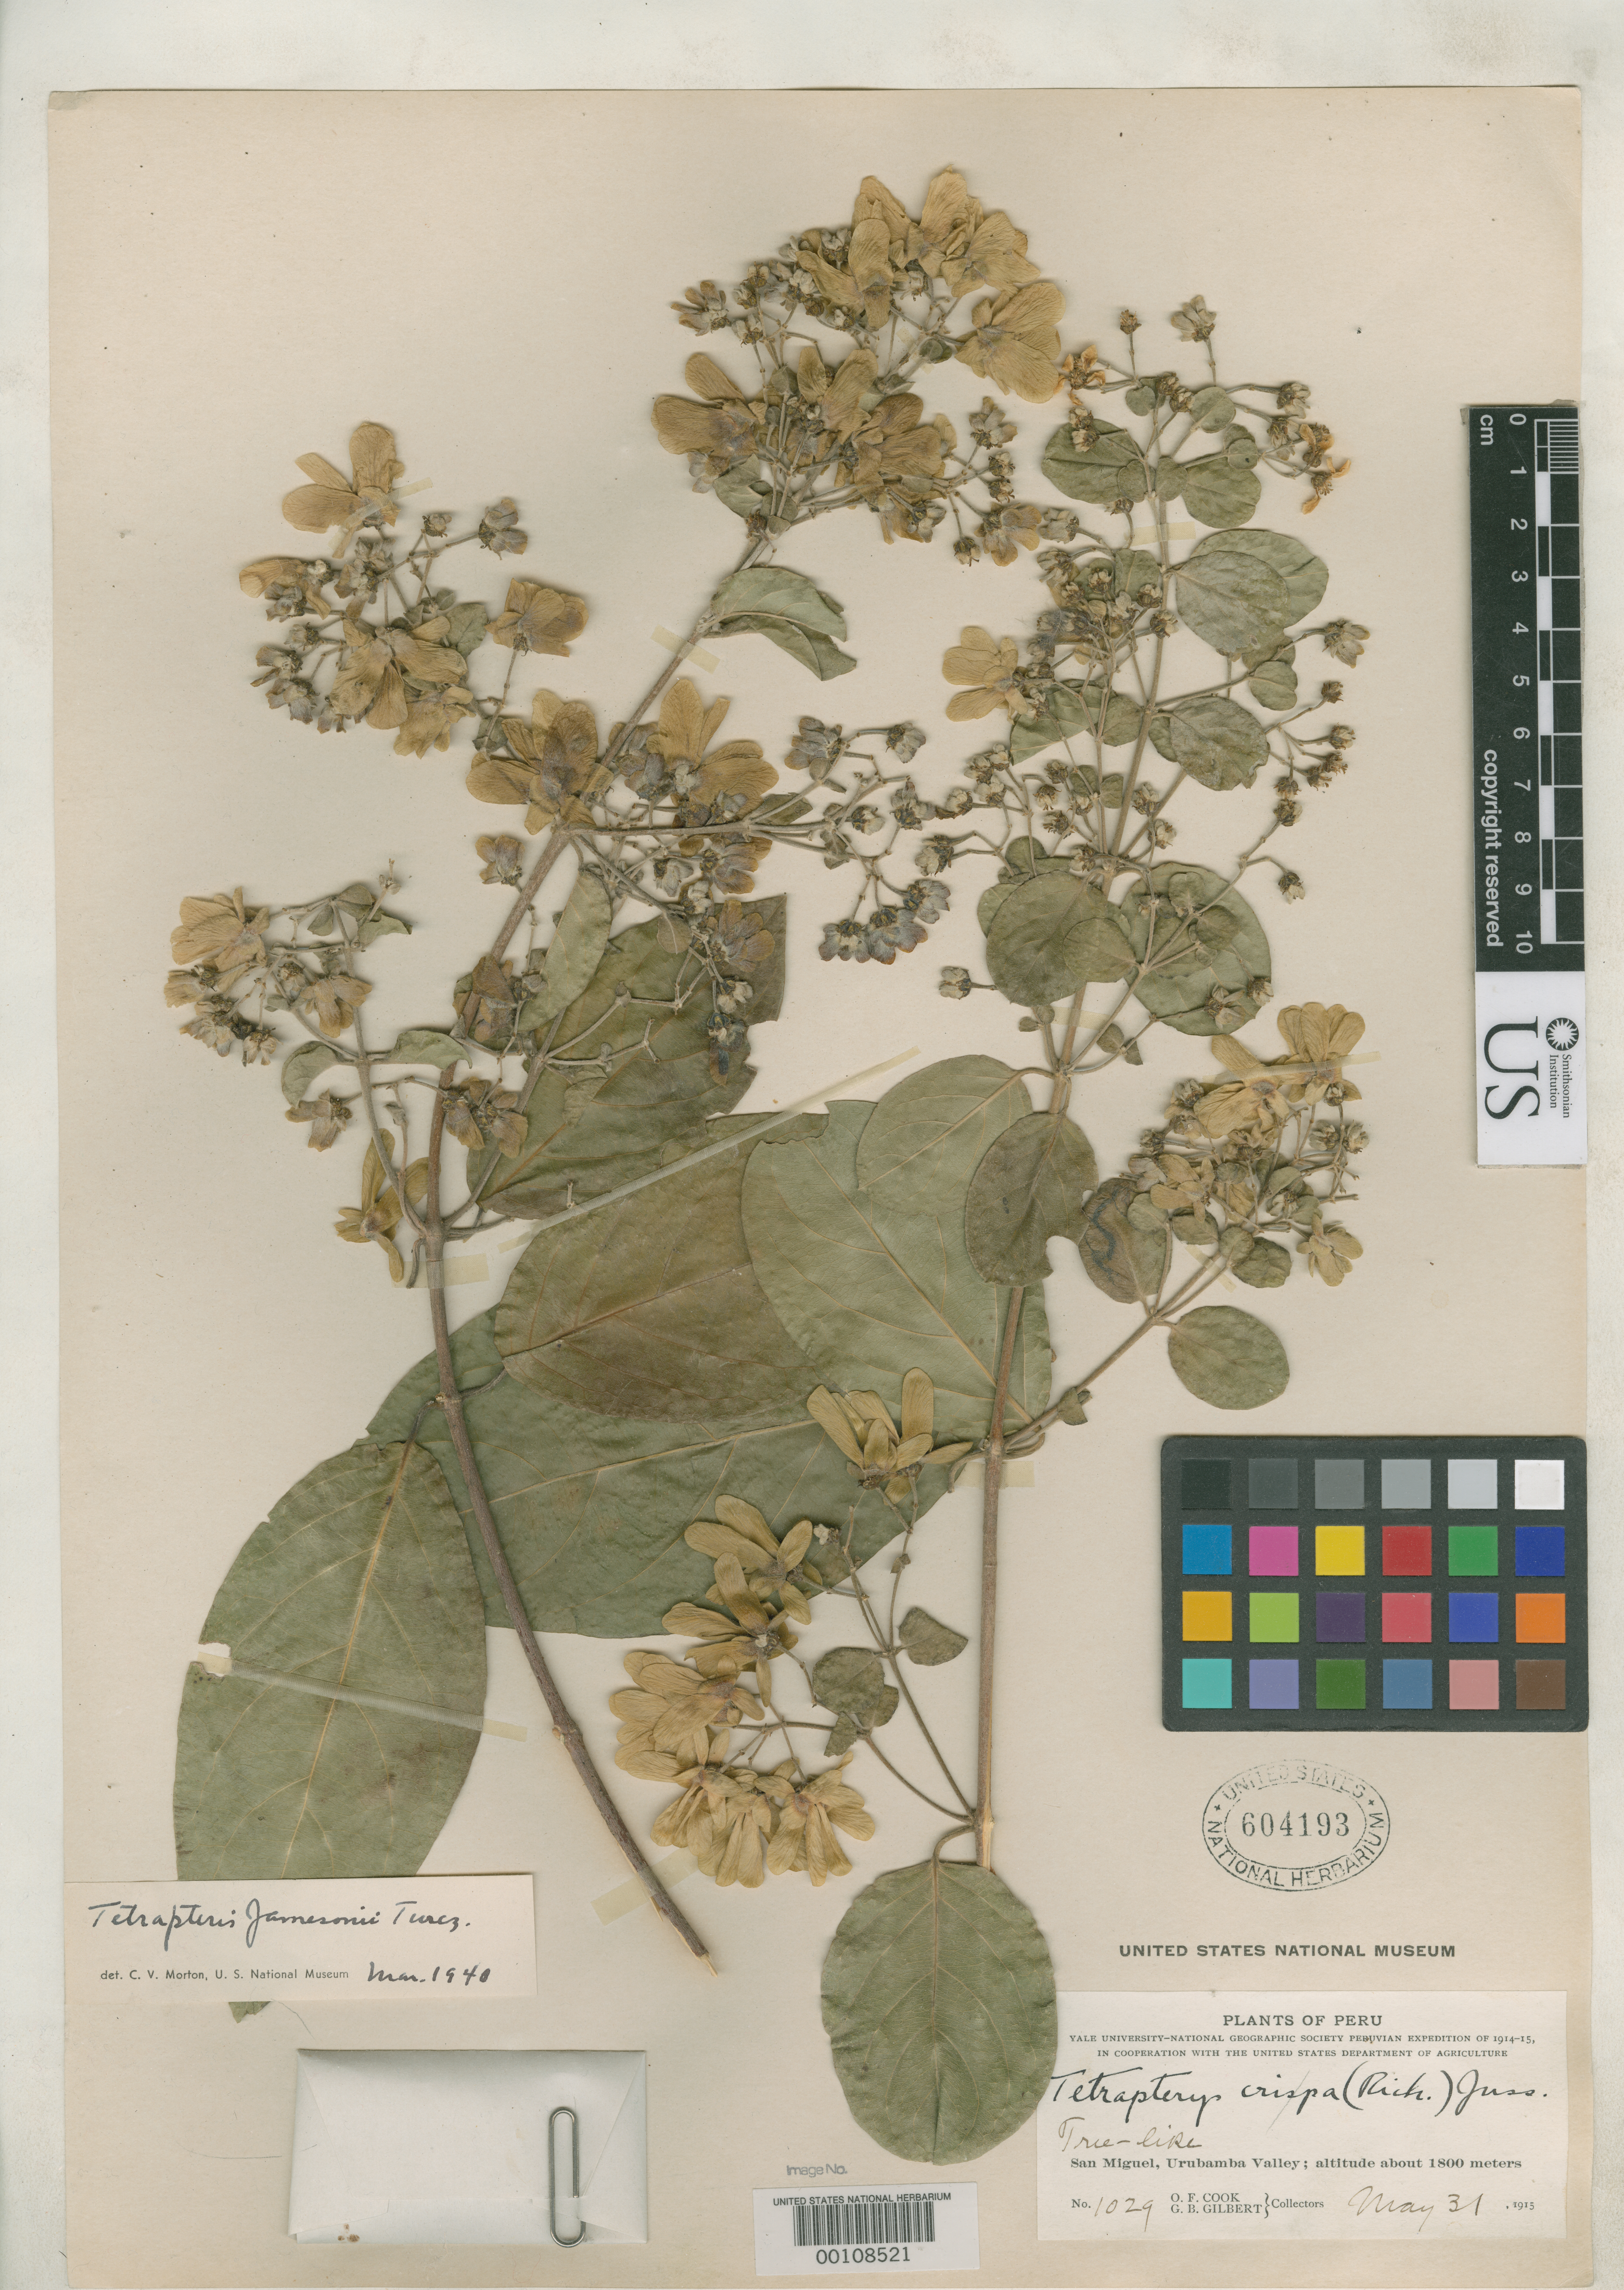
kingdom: Plantae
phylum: Tracheophyta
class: Magnoliopsida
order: Malpighiales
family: Malpighiaceae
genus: Tetrapterys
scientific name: Tetrapterys jamesonii var. mortonii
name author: J.F. Macbr.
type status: Paratype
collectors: O. F. Cook & J. Gilibert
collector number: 1029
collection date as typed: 31 May 1915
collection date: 1915-05-31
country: Peru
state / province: Cajamarca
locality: San Miguel, Urubamba Valley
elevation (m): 1800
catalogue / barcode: US 604193